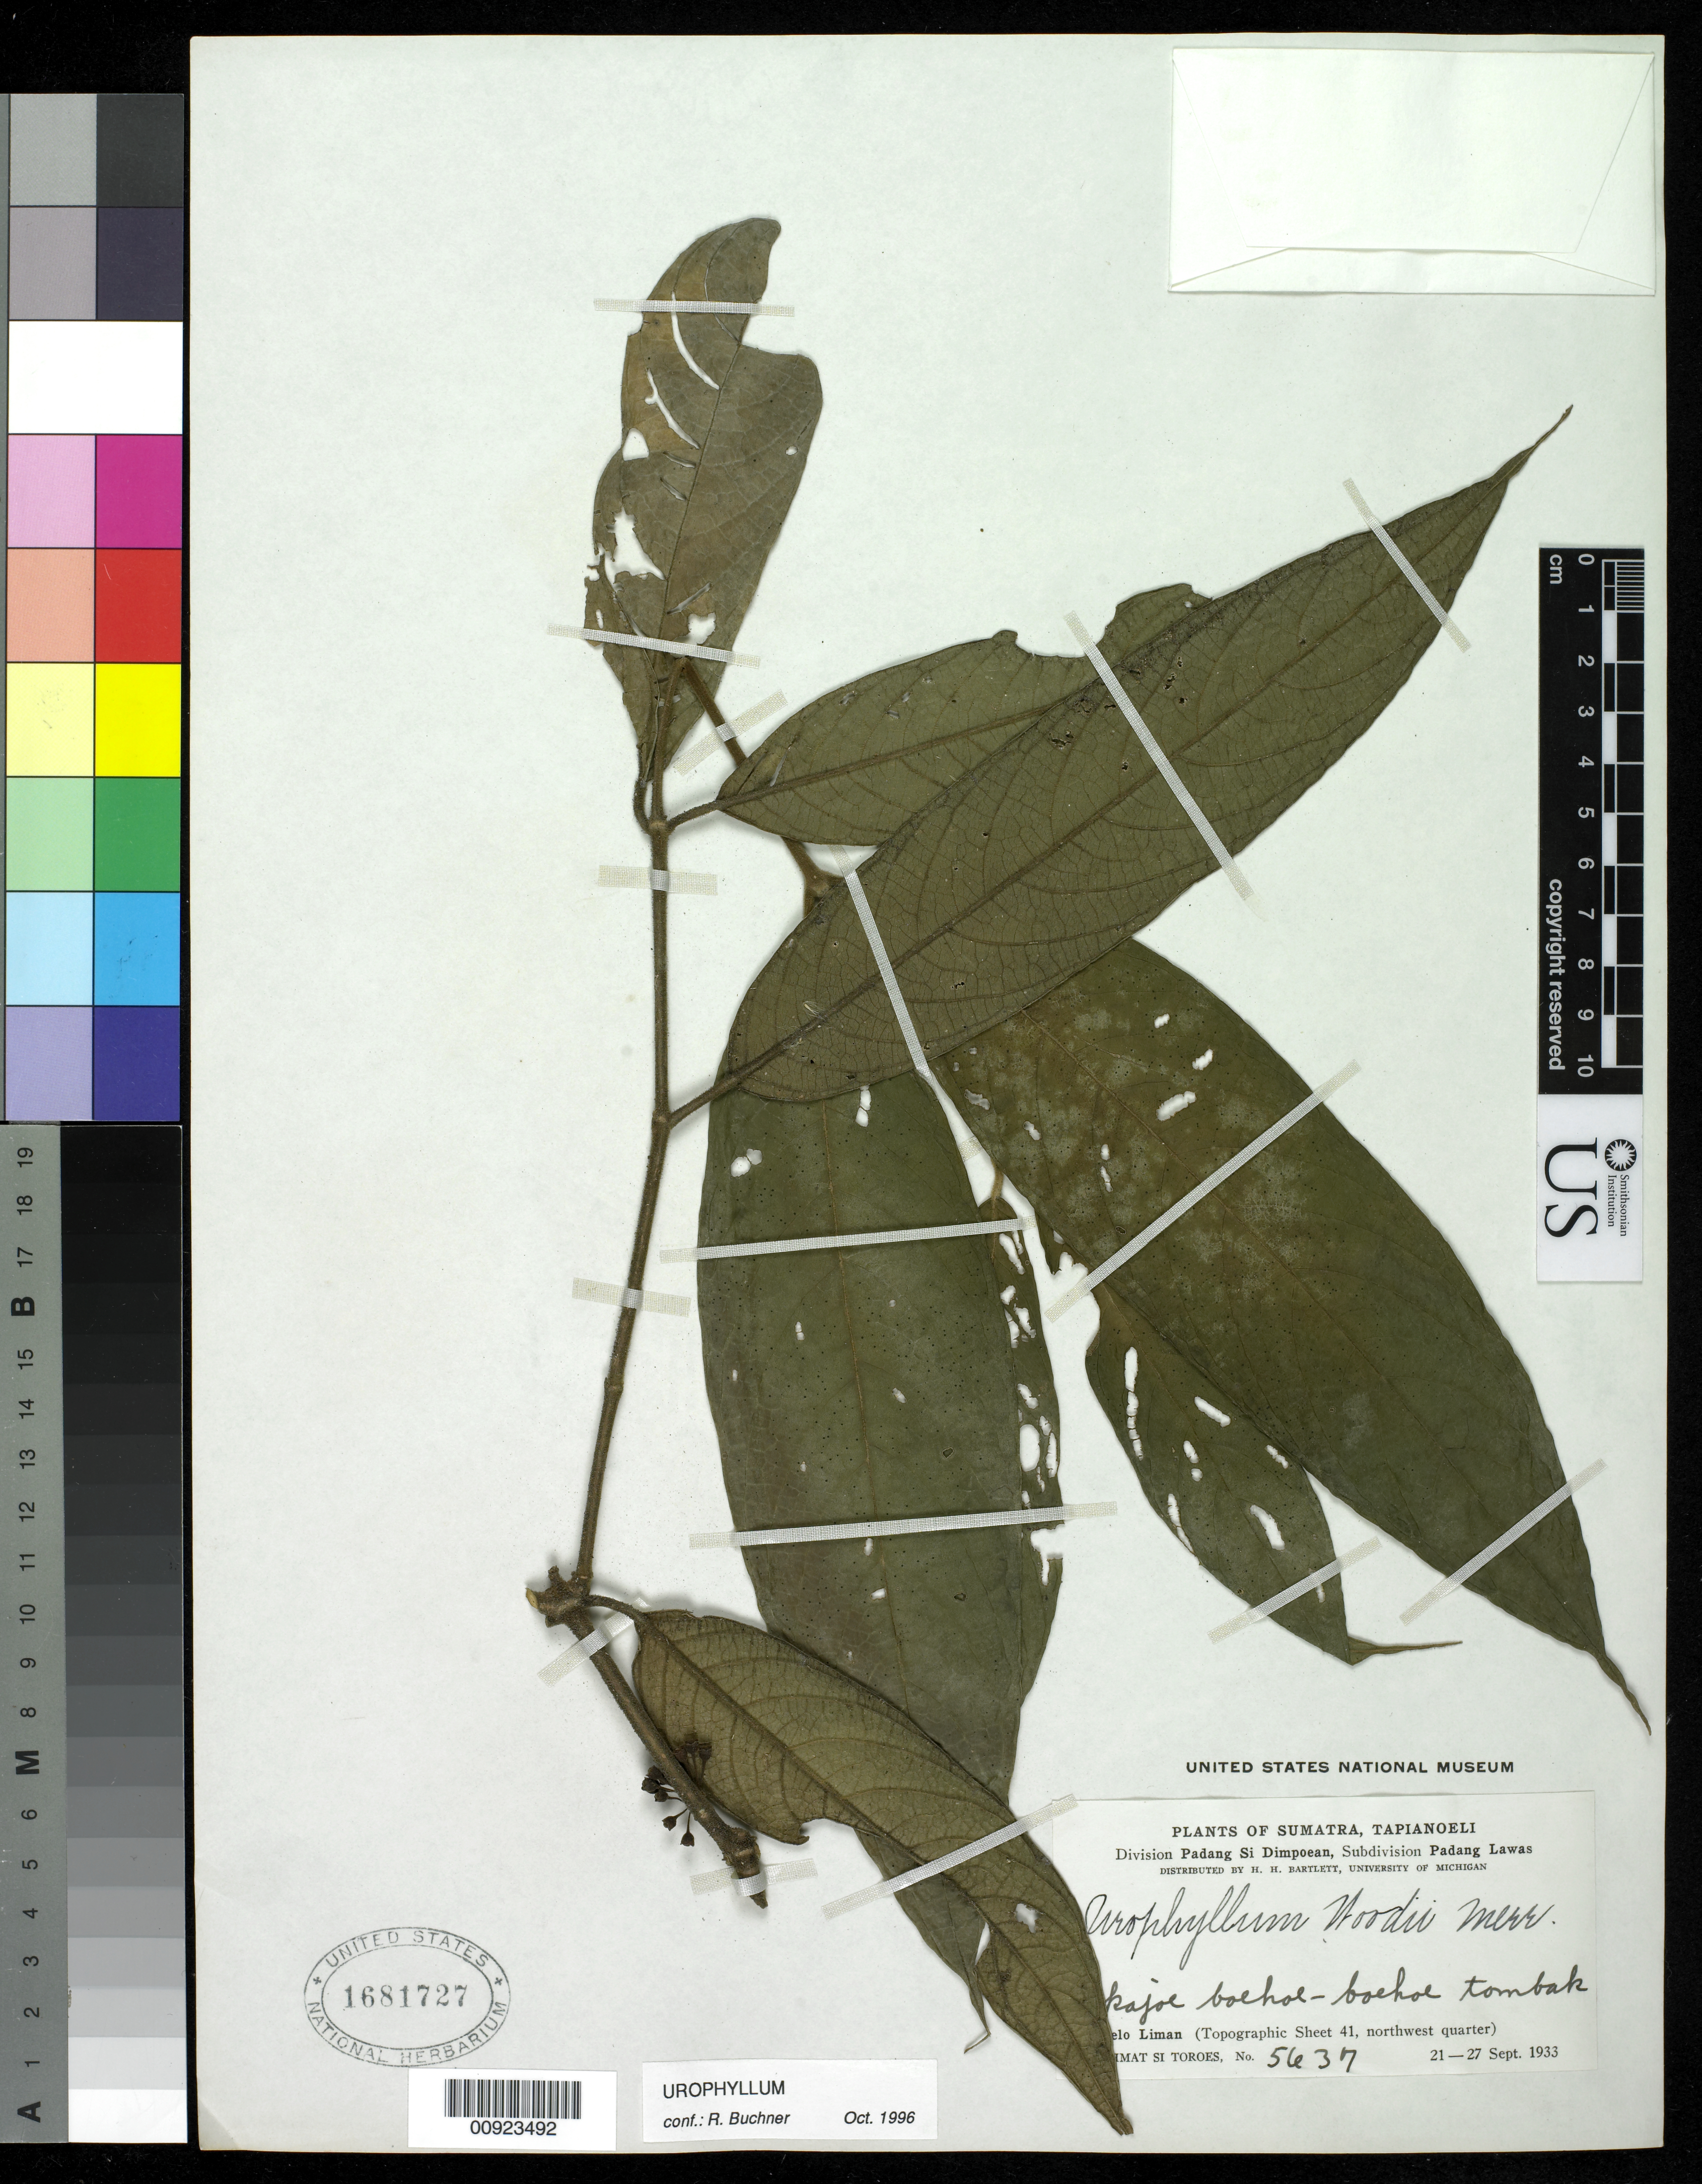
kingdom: Plantae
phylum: Tracheophyta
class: Magnoliopsida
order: Gentianales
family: Rubiaceae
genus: Urophyllum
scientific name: Urophyllum woodii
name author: Merr.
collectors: Rahmat Si Boeea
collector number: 5637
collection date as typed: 21 Sep 1933 to 27 Sep 1933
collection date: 1933-09-21/1933-09-27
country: Indonesia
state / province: Sumatra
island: Sumatra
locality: Tapianoeli, Poelo liman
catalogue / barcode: US 1681727